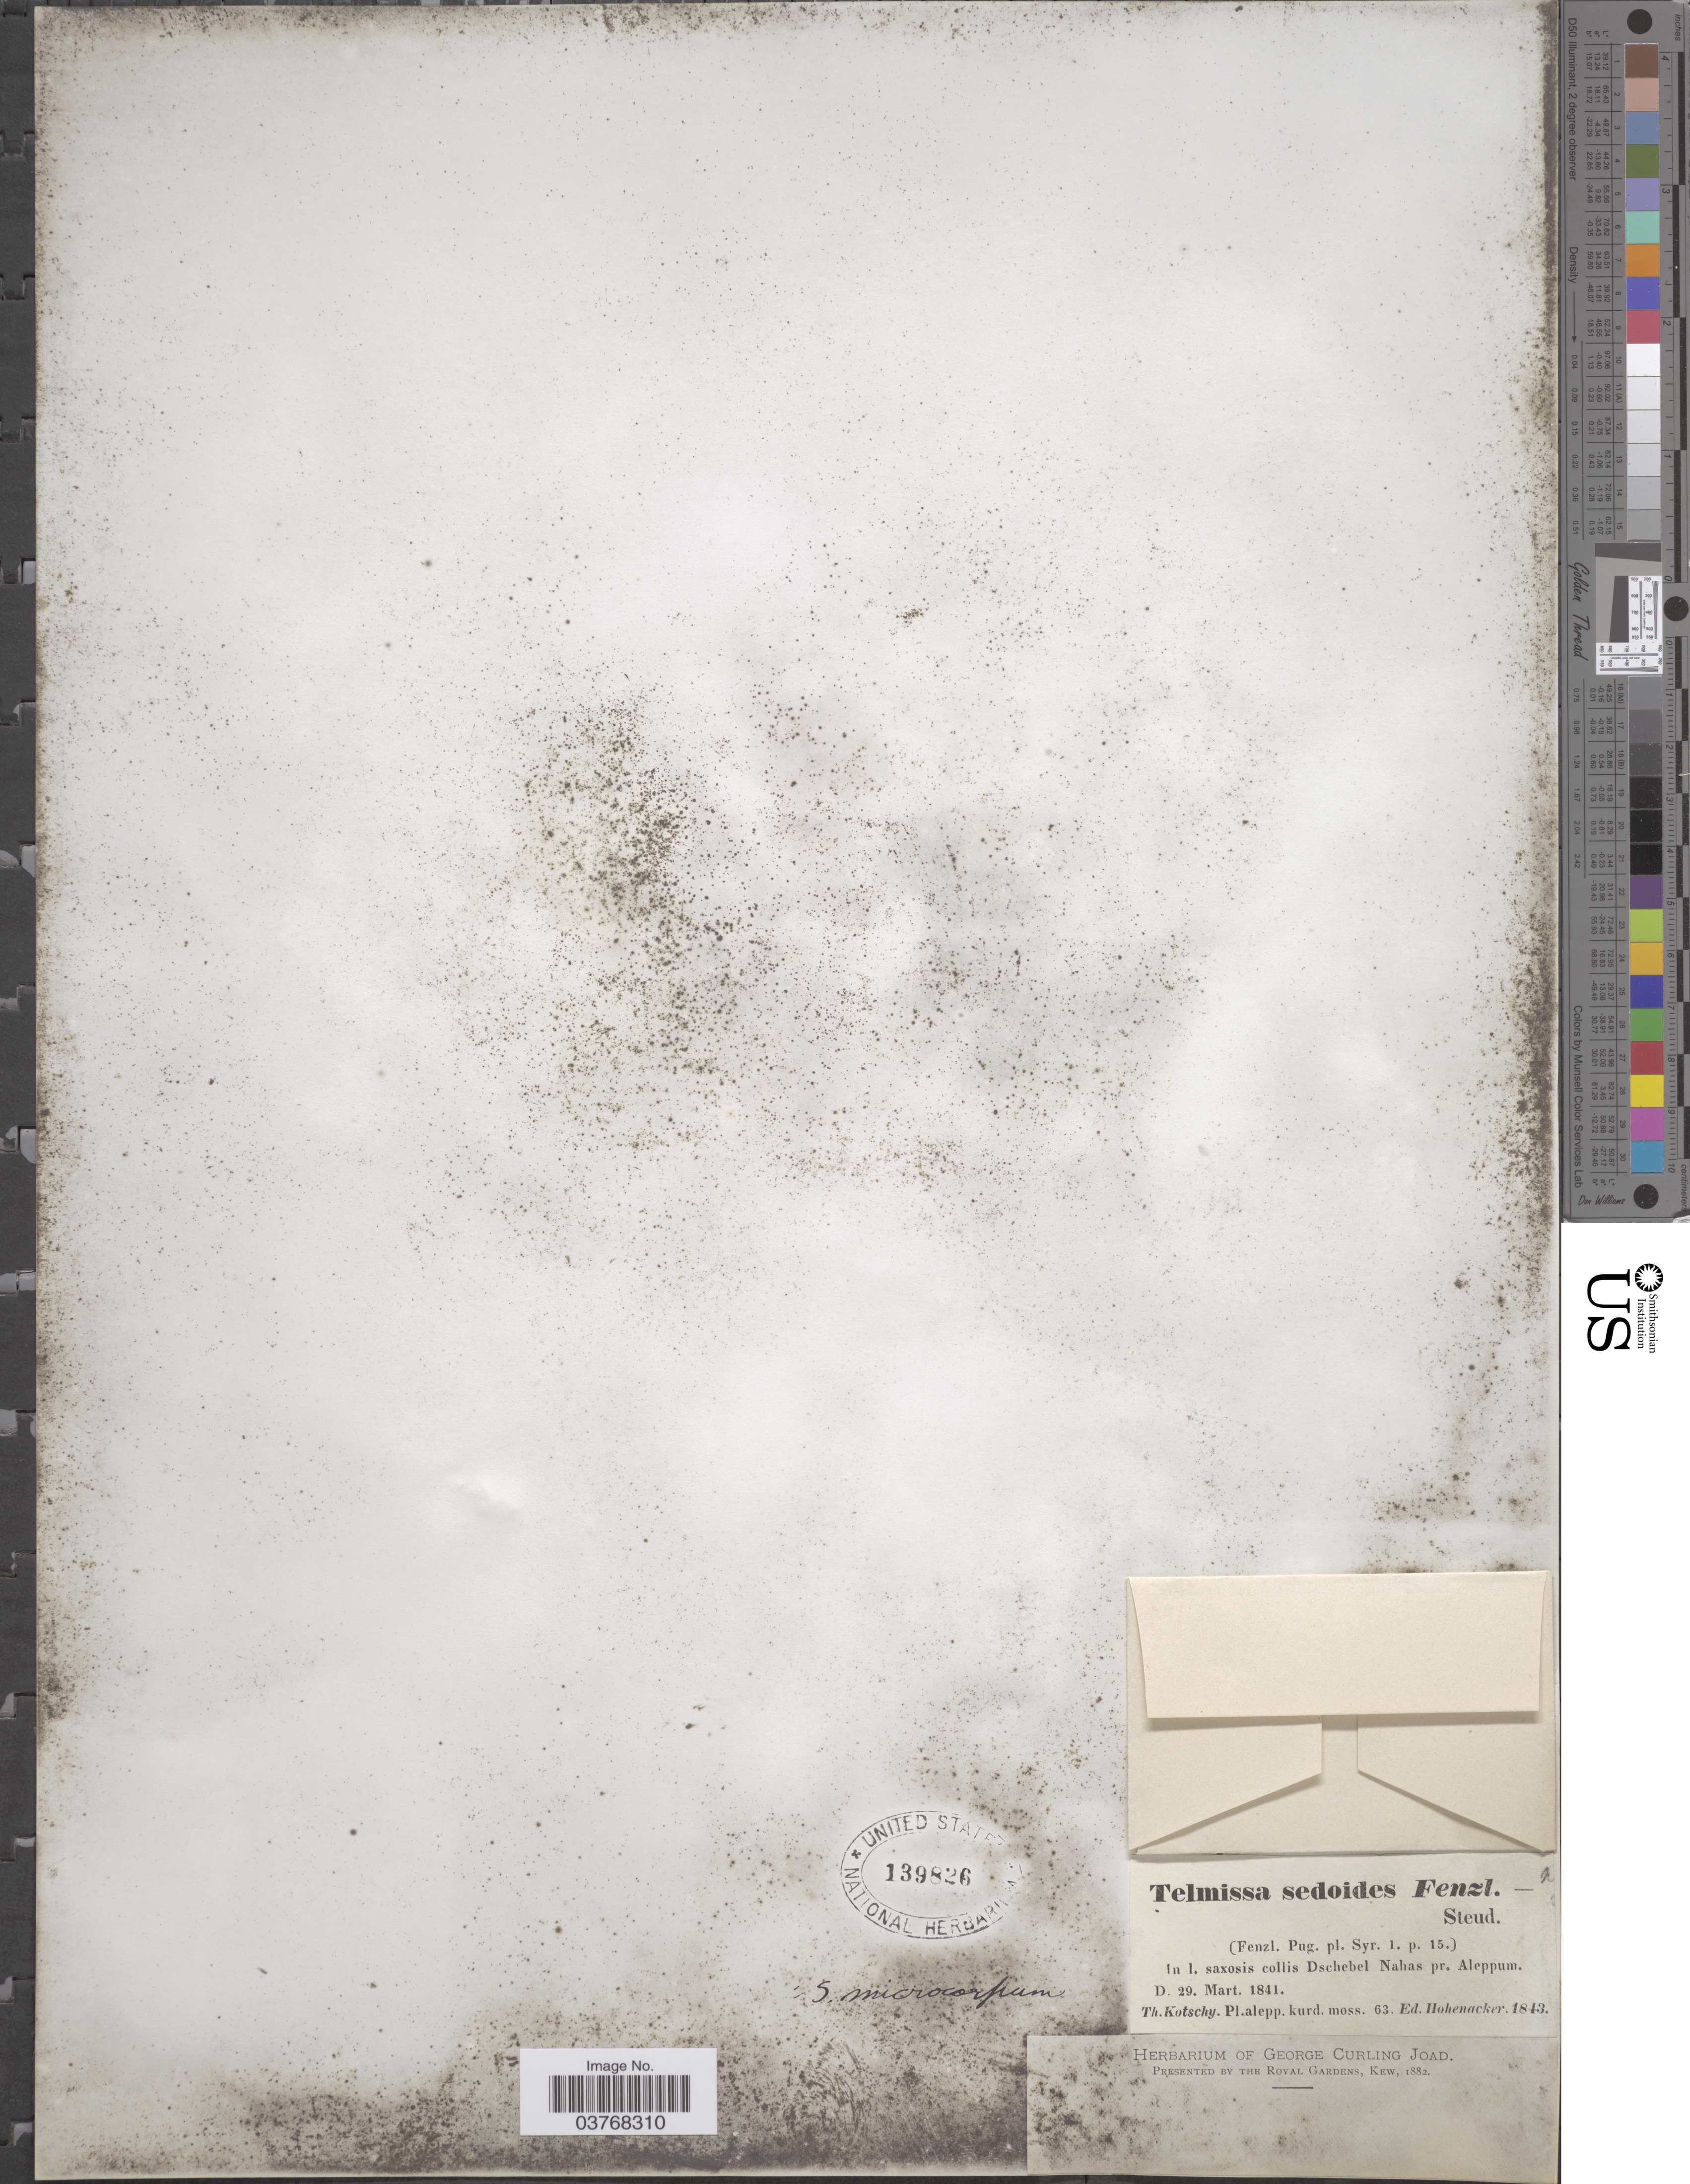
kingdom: Plantae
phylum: Tracheophyta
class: Magnoliopsida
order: Saxifragales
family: Crassulaceae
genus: Sedum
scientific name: Sedum microcarpum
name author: (Sm.) Schönland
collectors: K. G. Kotschy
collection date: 1841-03-29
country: Syria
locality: In l. saxosis collis Dschebel Nahas pr. Aleppum.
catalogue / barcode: US 139826